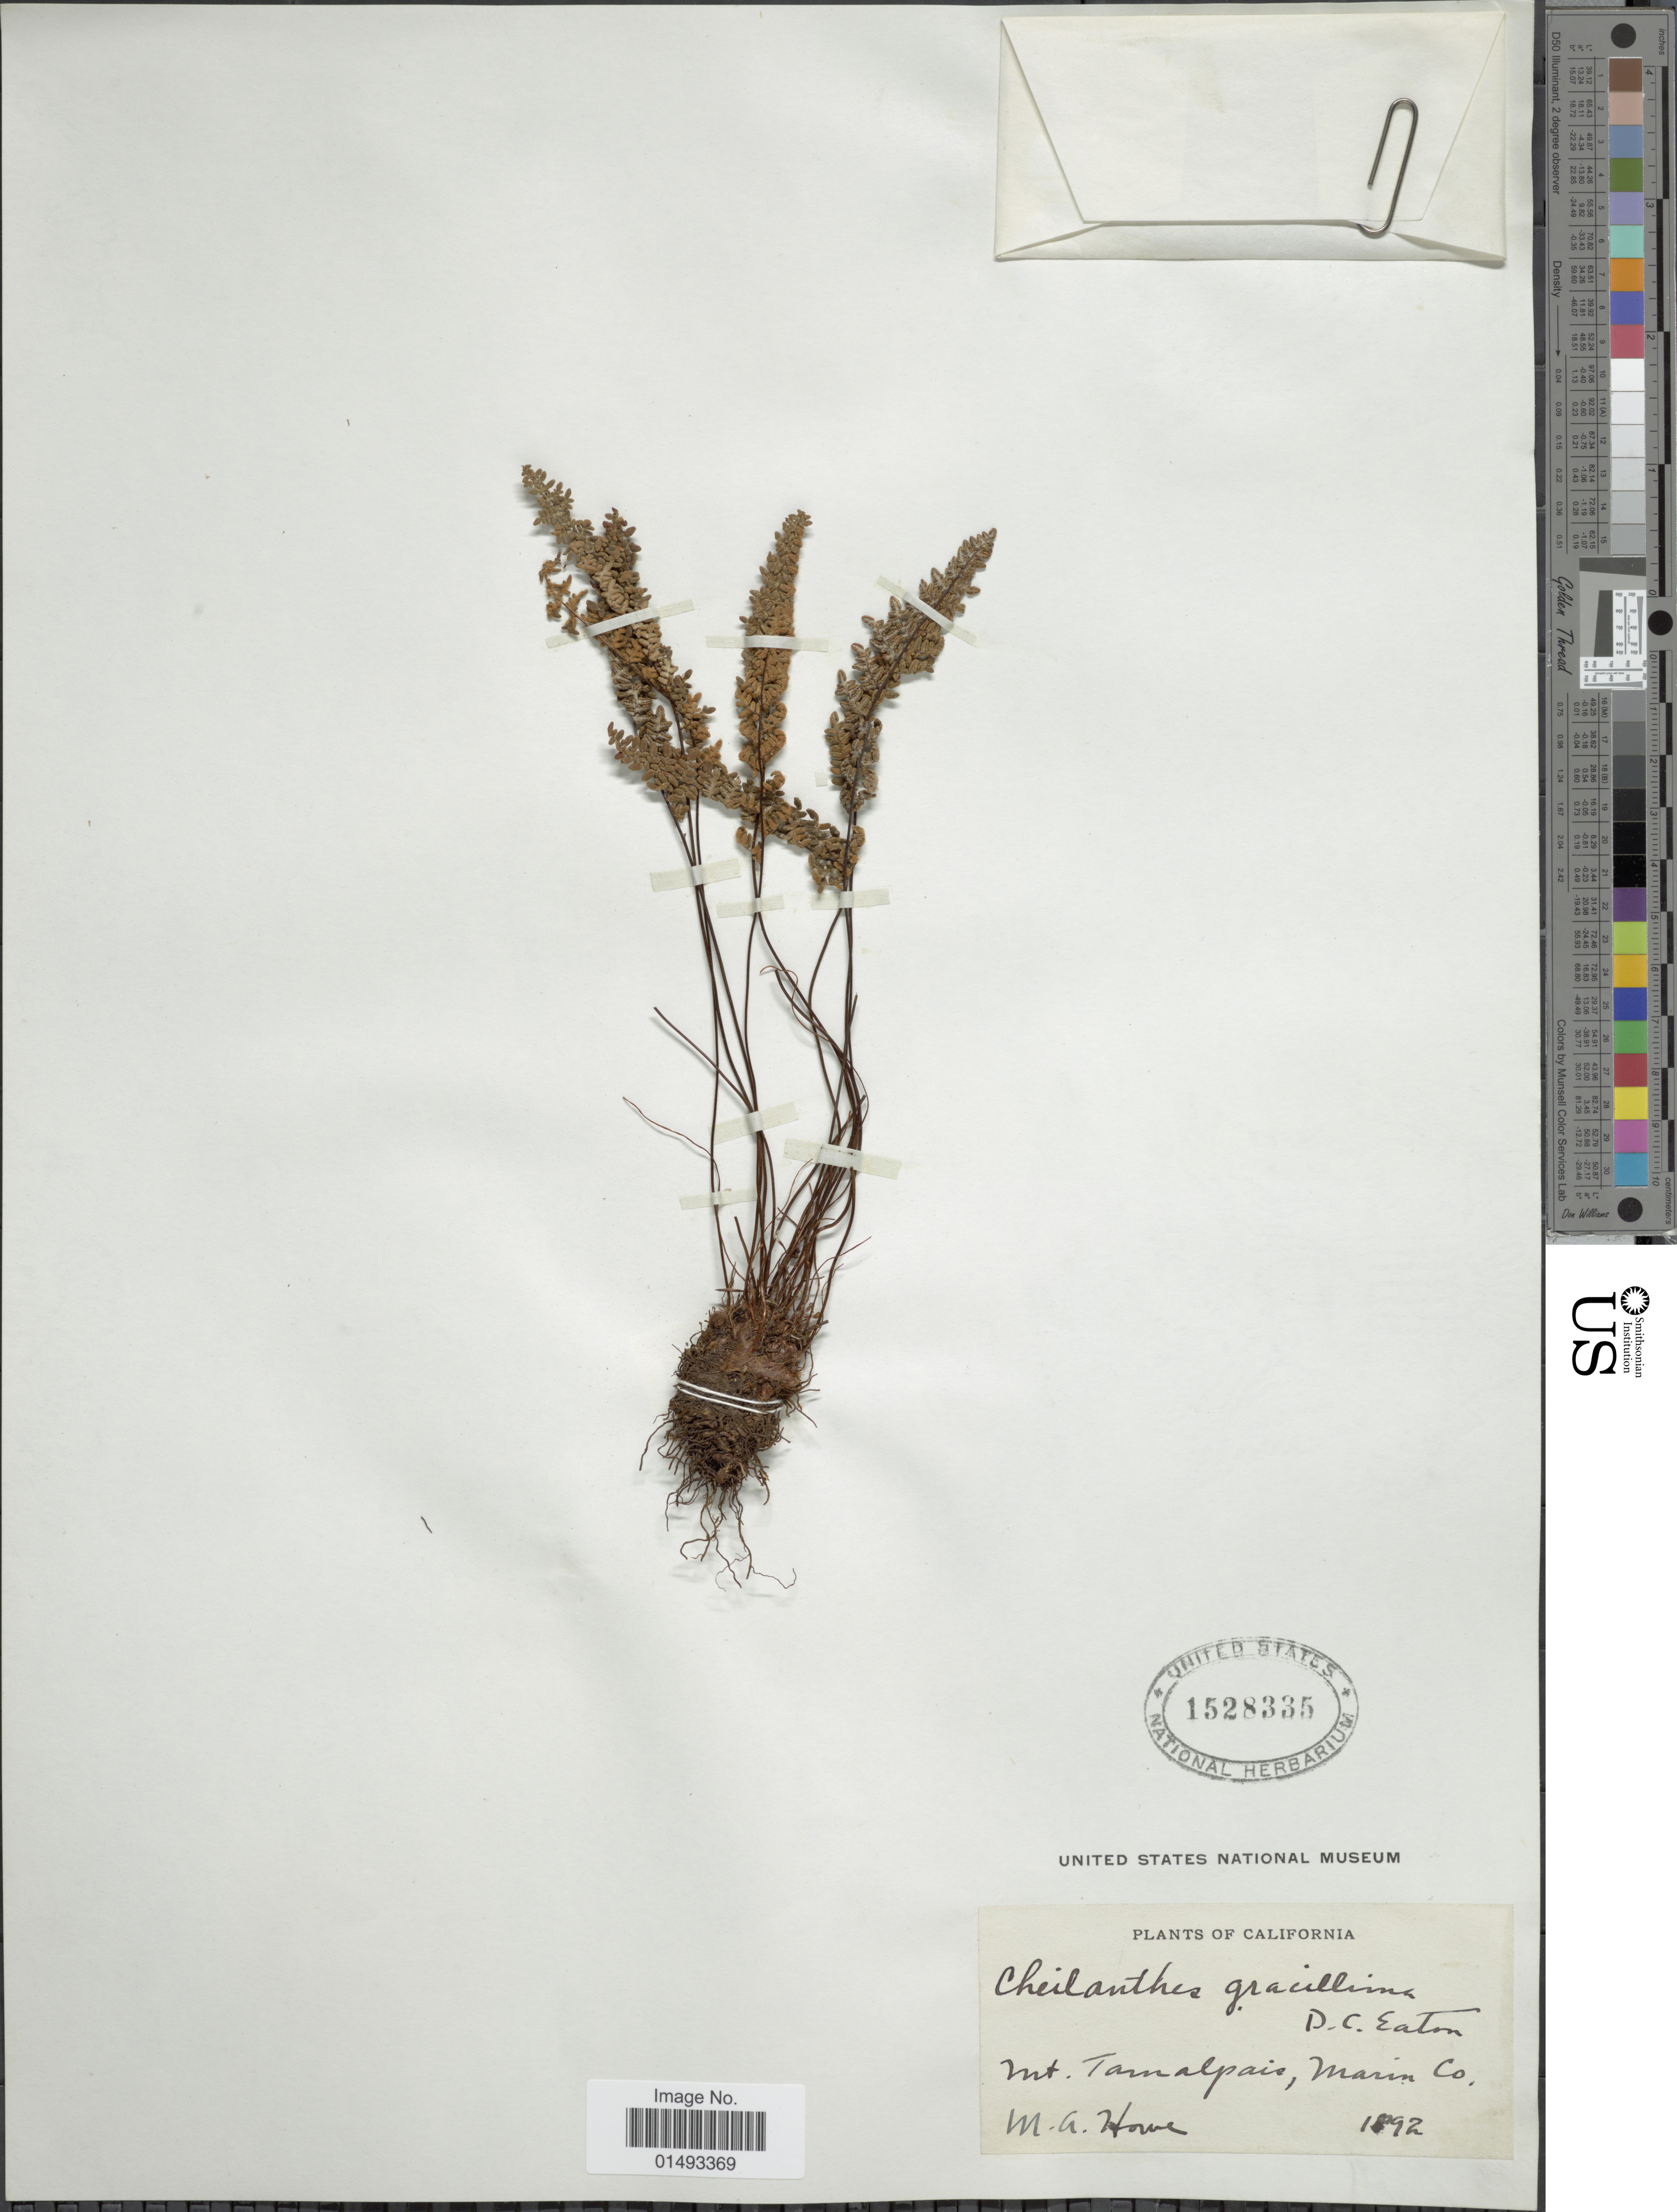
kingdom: Plantae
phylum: Tracheophyta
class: Polypodiopsida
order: Polypodiales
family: Pteridaceae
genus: Myriopteris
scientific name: Myriopteris gracillima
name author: (D.C. Eaton) J. Sm.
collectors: M. A. Howe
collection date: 1892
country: United States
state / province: California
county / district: Marin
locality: Mt Tamalpais, Marin Co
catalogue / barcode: US 1528335